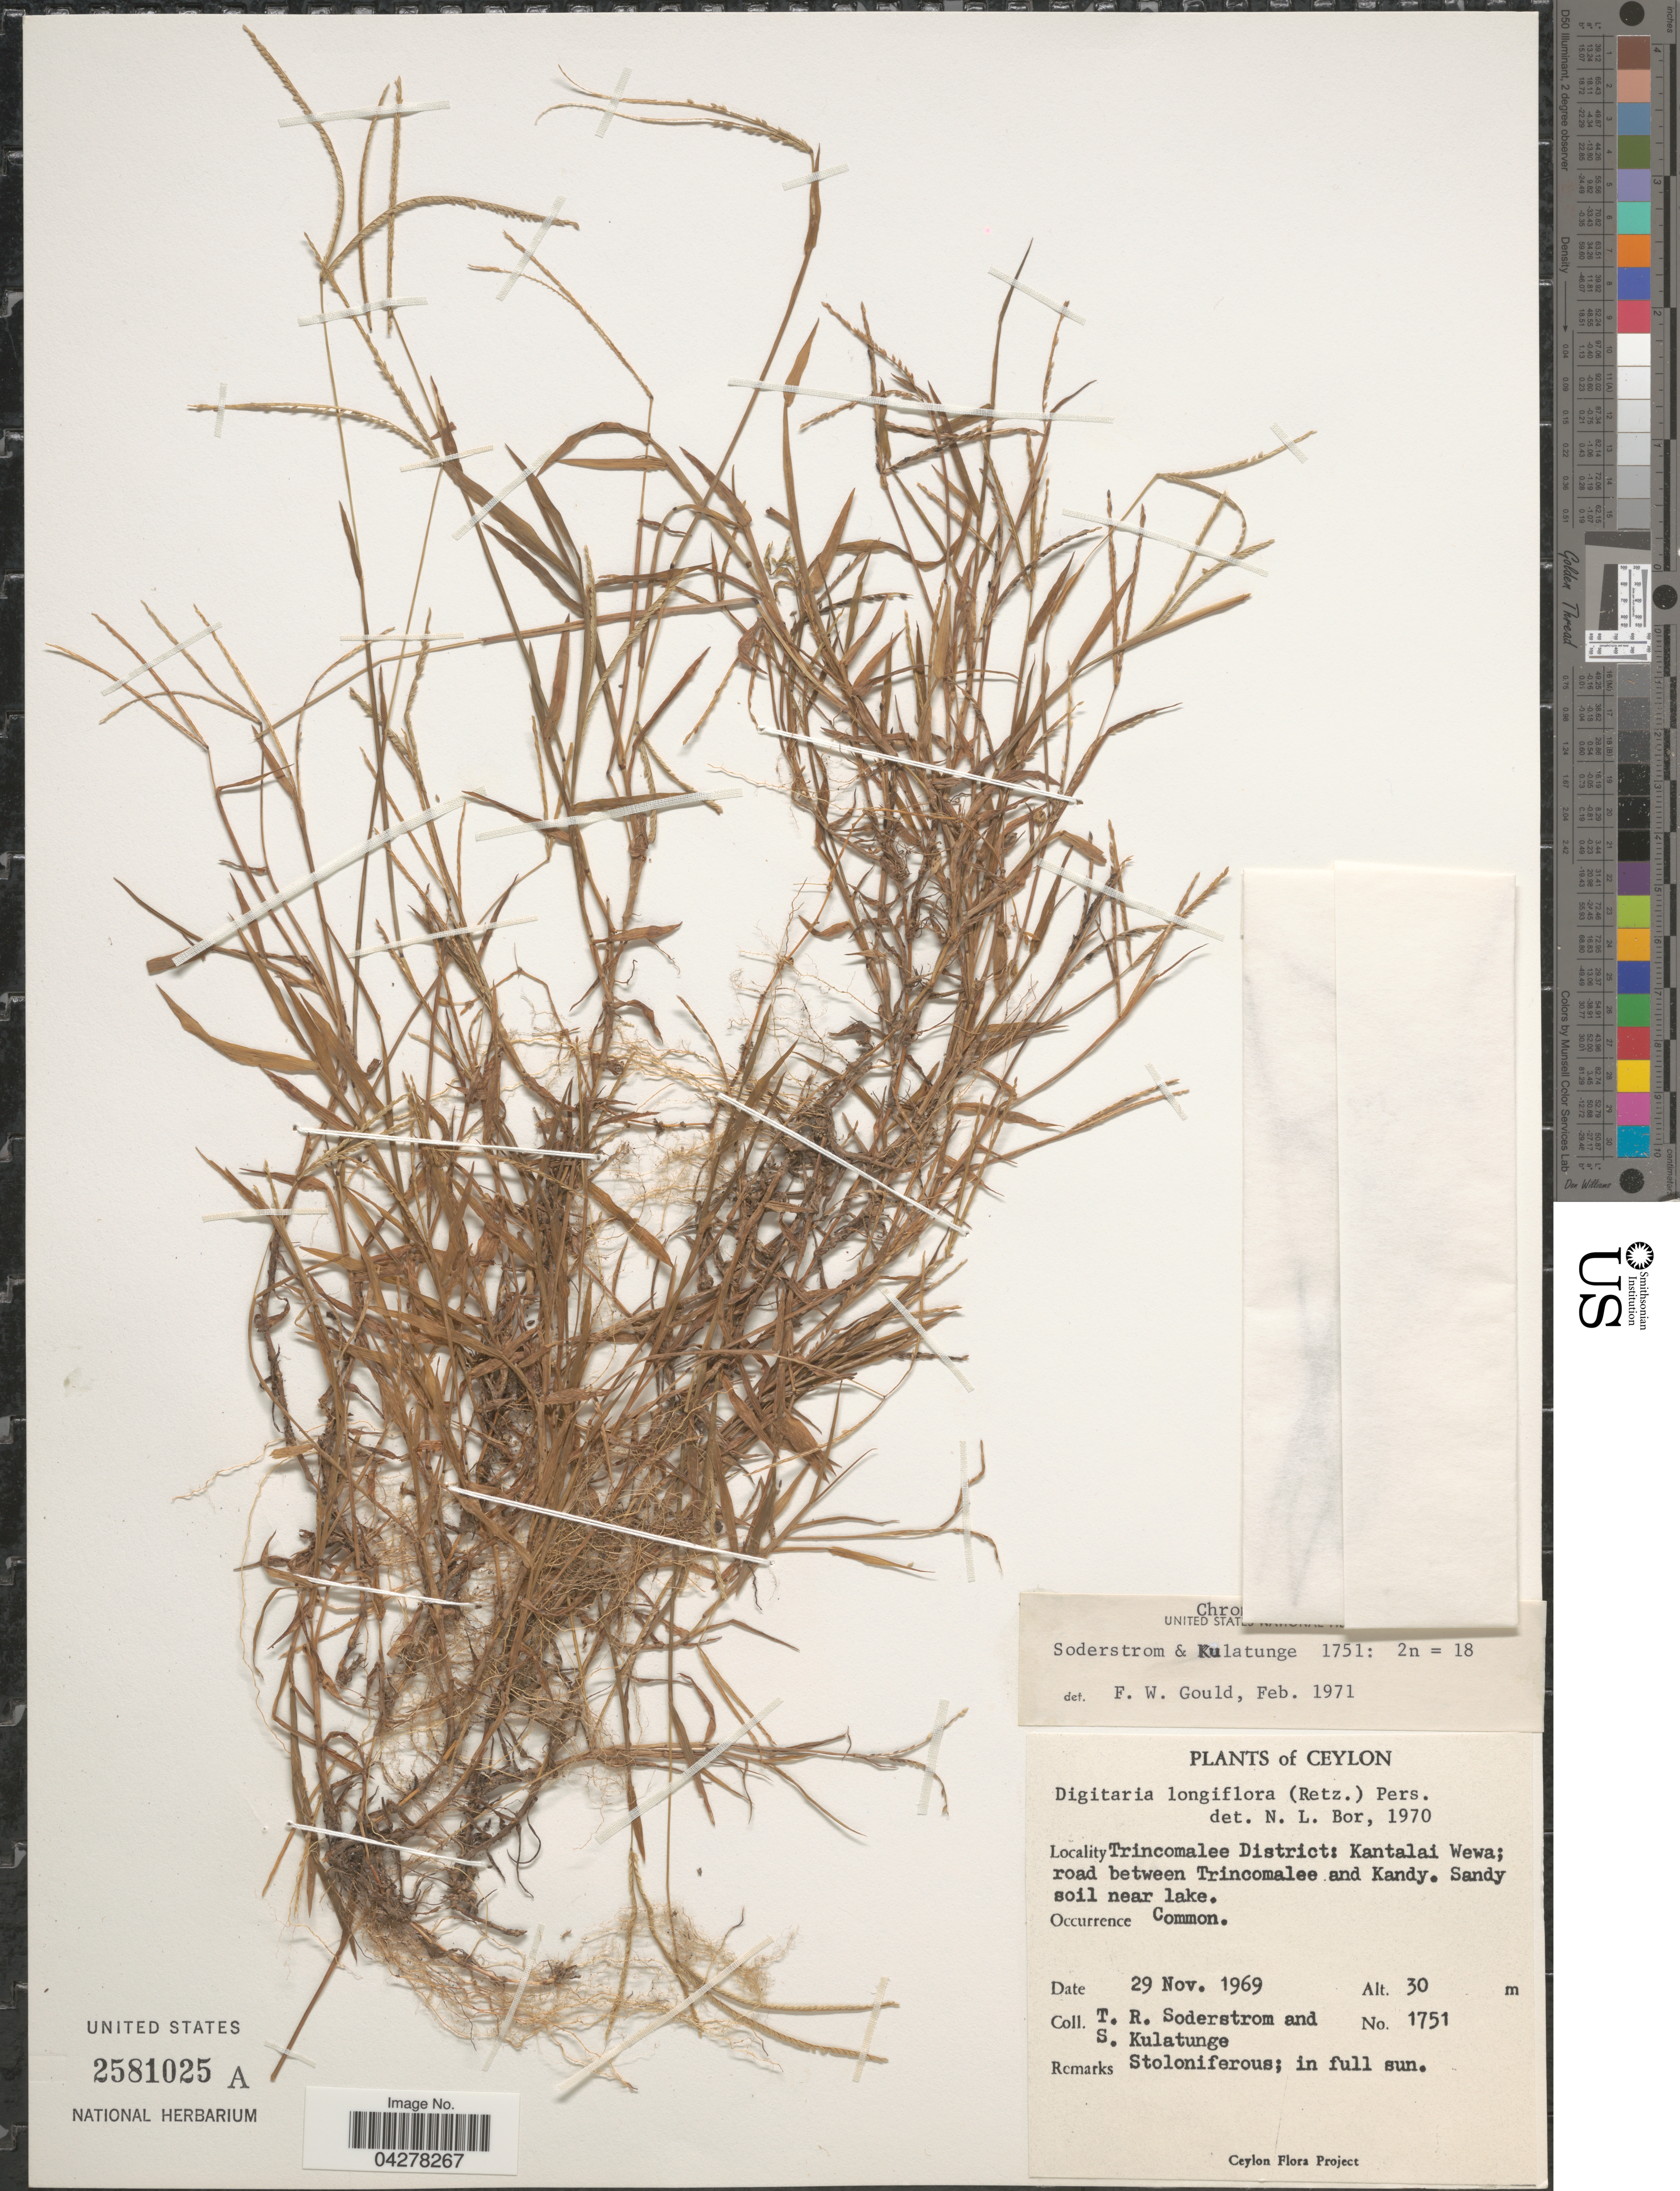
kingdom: Plantae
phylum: Tracheophyta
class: Liliopsida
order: Poales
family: Poaceae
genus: Digitaria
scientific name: Digitaria longiflora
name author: (Retz.) Pers.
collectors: T. R. Soderstrom & S. Kulatunge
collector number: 1751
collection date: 1969-11-29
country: Sri Lanka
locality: Ceylon. Trincomalee District: Kantalai Wewa; road between Trincomalee and Kandy. Sandy soil near lake. Common.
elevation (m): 30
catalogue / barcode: US 2581025A